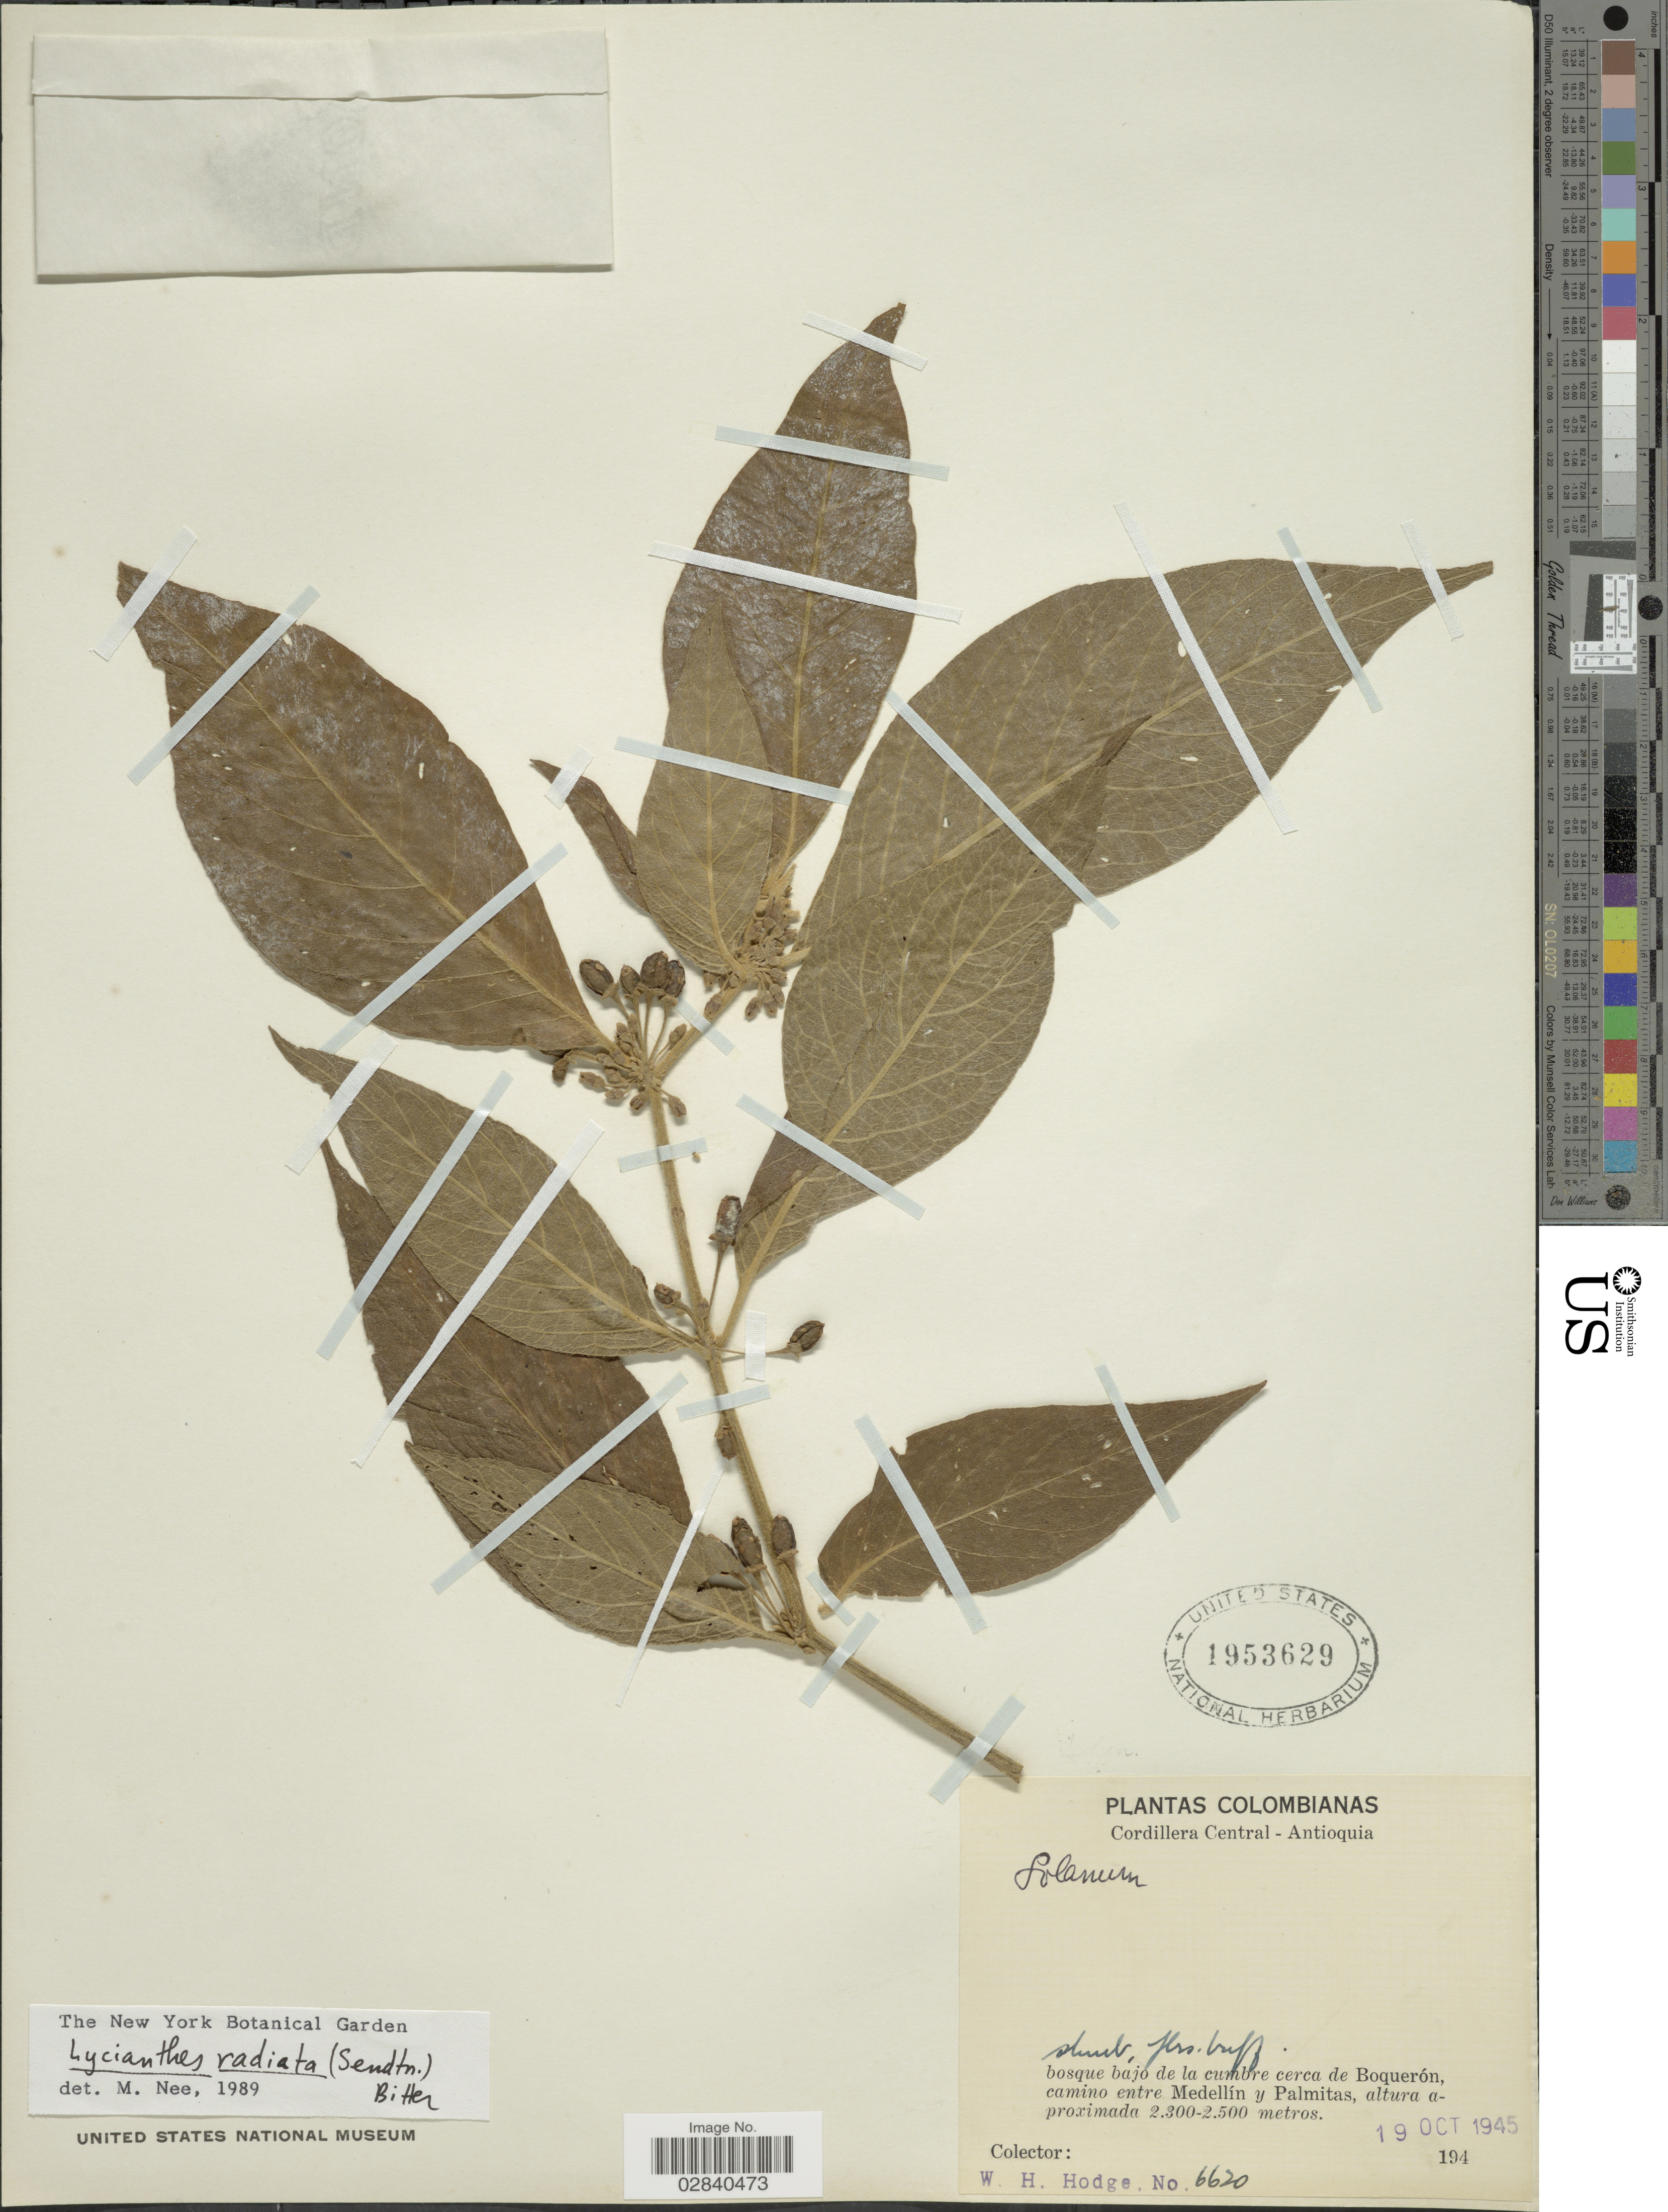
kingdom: Plantae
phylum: Tracheophyta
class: Magnoliopsida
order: Solanales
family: Solanaceae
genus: Lycianthes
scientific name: Lycianthes radiata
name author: (Sendtn.) Bitter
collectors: W. Hodge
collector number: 6620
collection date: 1945-10-19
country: Colombia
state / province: Antioquia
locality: Cordillera Central - Antioquia, bosque bajo de la cumbre cerca de Boquerón, camino entre Medellín y Palmitas.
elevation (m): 2300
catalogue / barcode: US 1953629